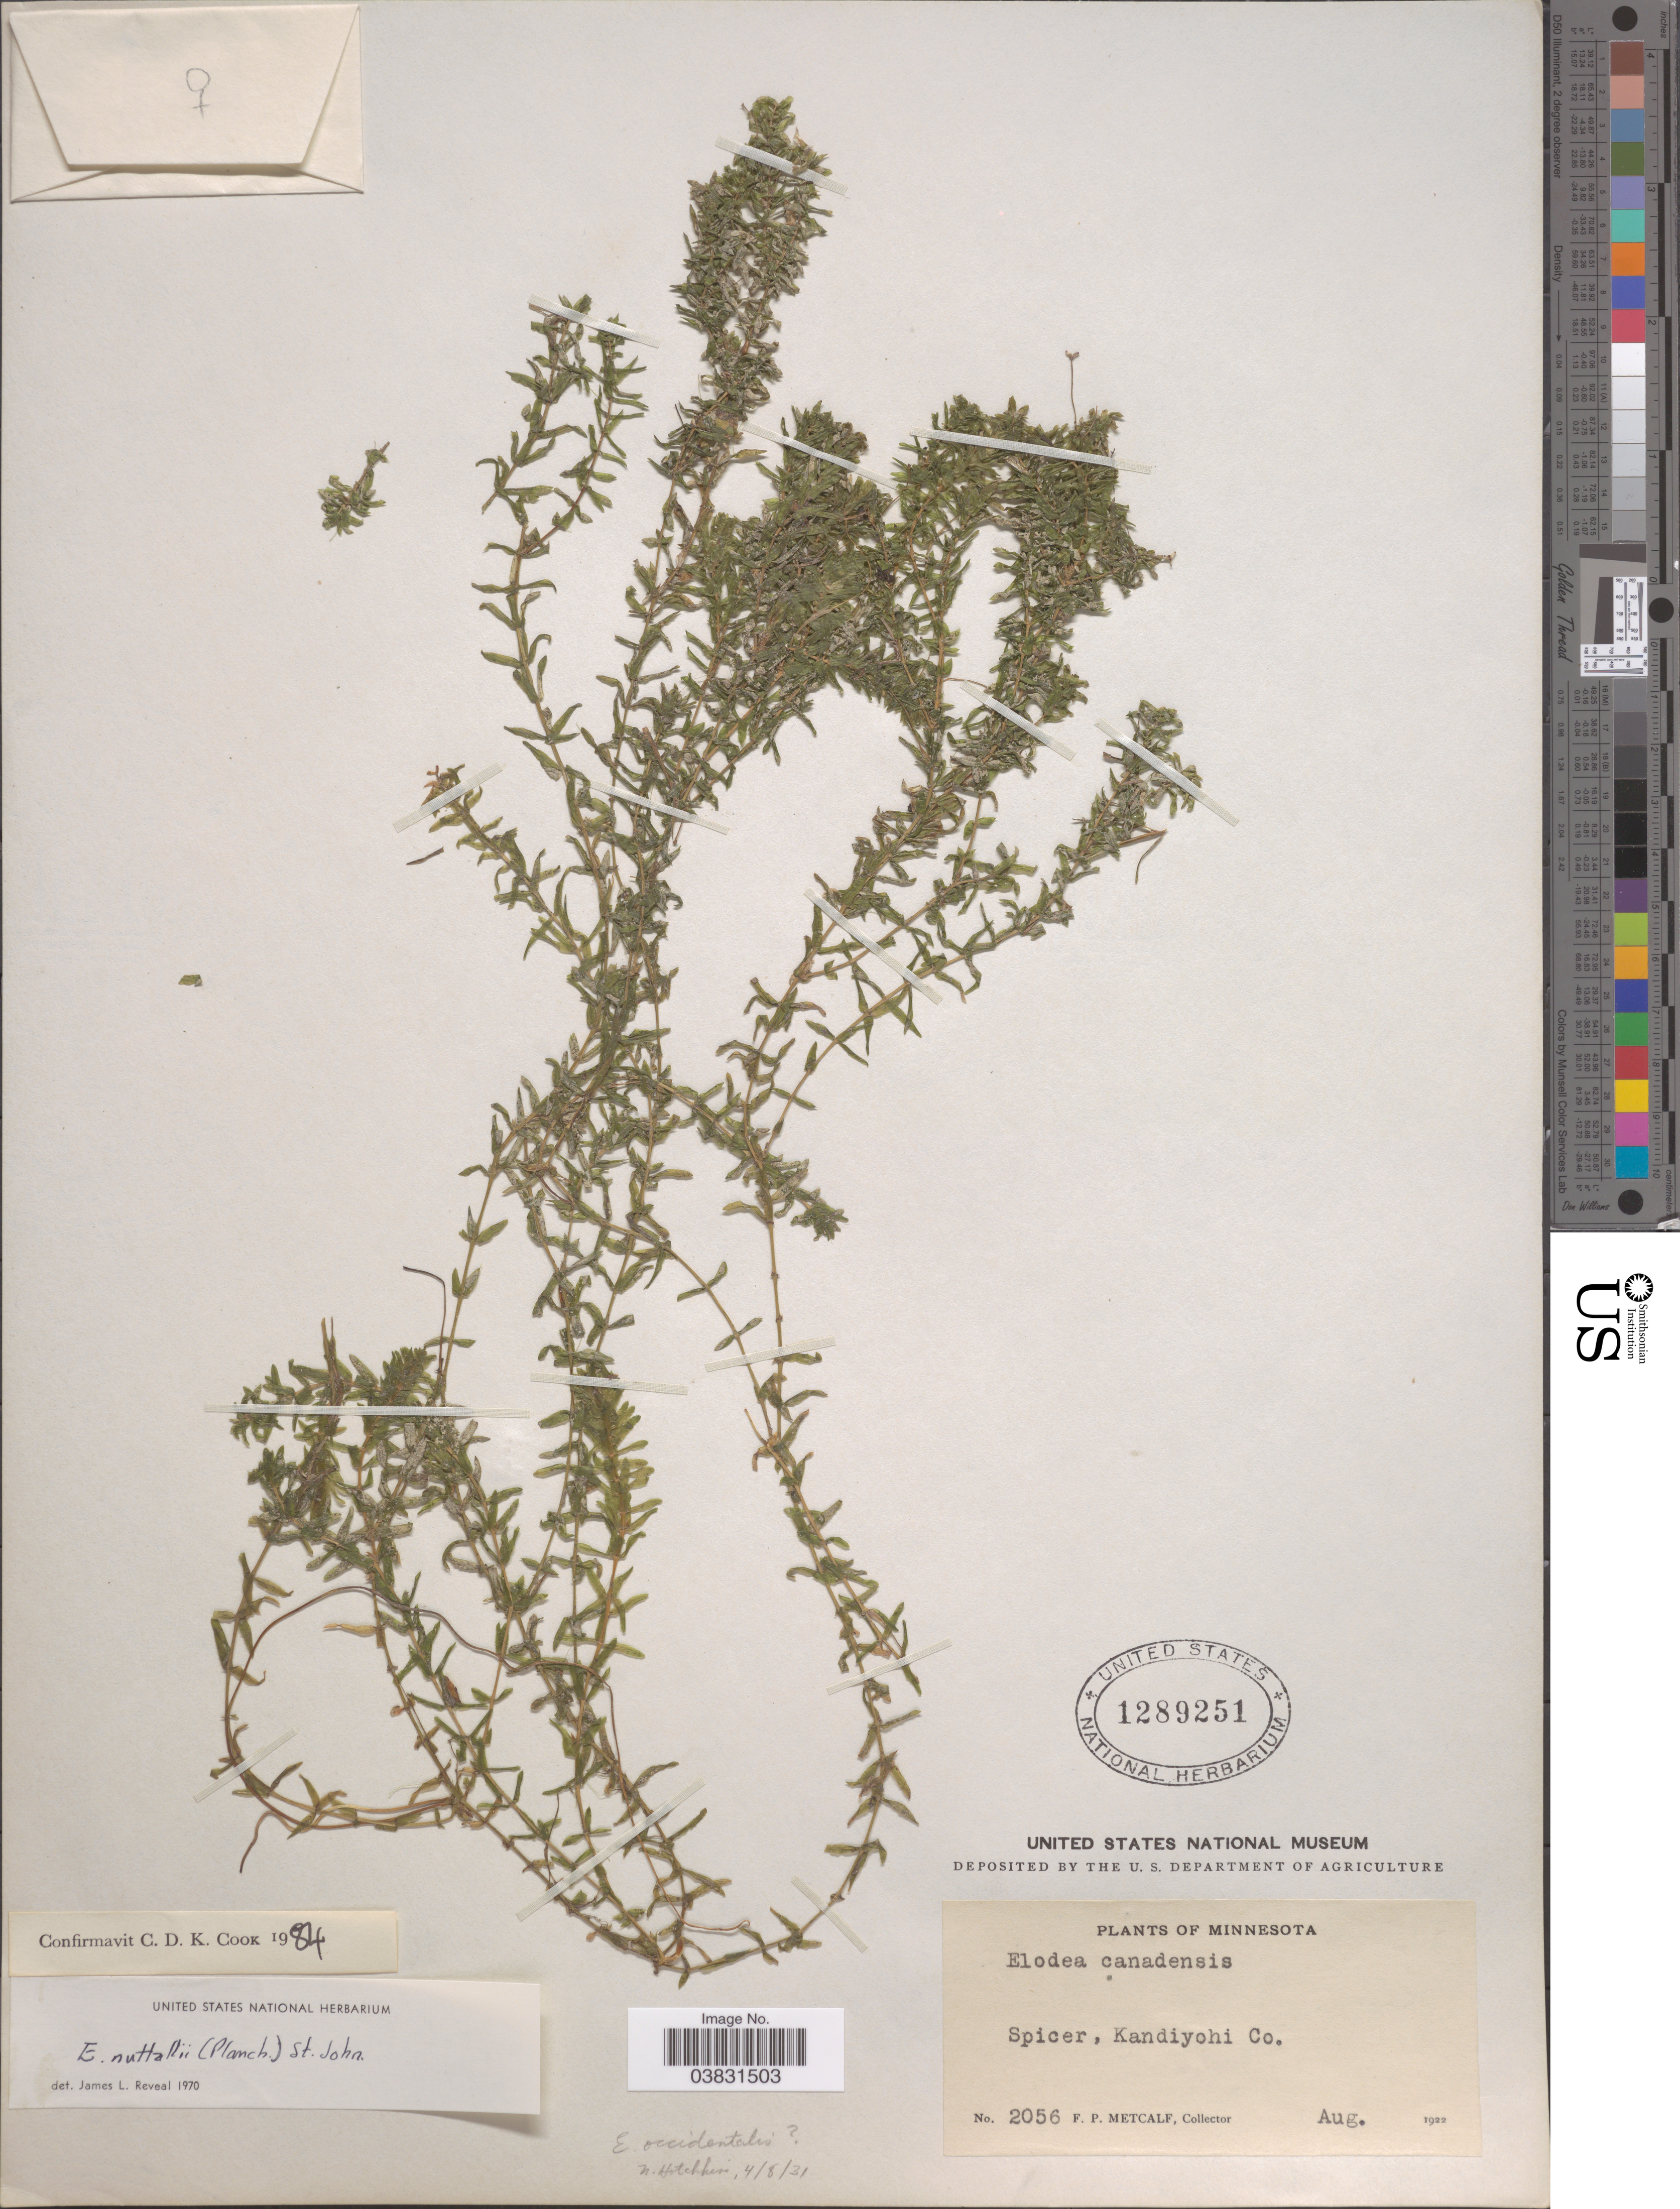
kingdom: Plantae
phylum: Tracheophyta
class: Liliopsida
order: Alismatales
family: Hydrocharitaceae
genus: Elodea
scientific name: Elodea nuttallii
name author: (Planch.) H. St. John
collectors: F. Metcalf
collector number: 2056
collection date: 1922-08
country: United States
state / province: Minnesota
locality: Spicer, Kandiyohi Co.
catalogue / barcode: US 1289251